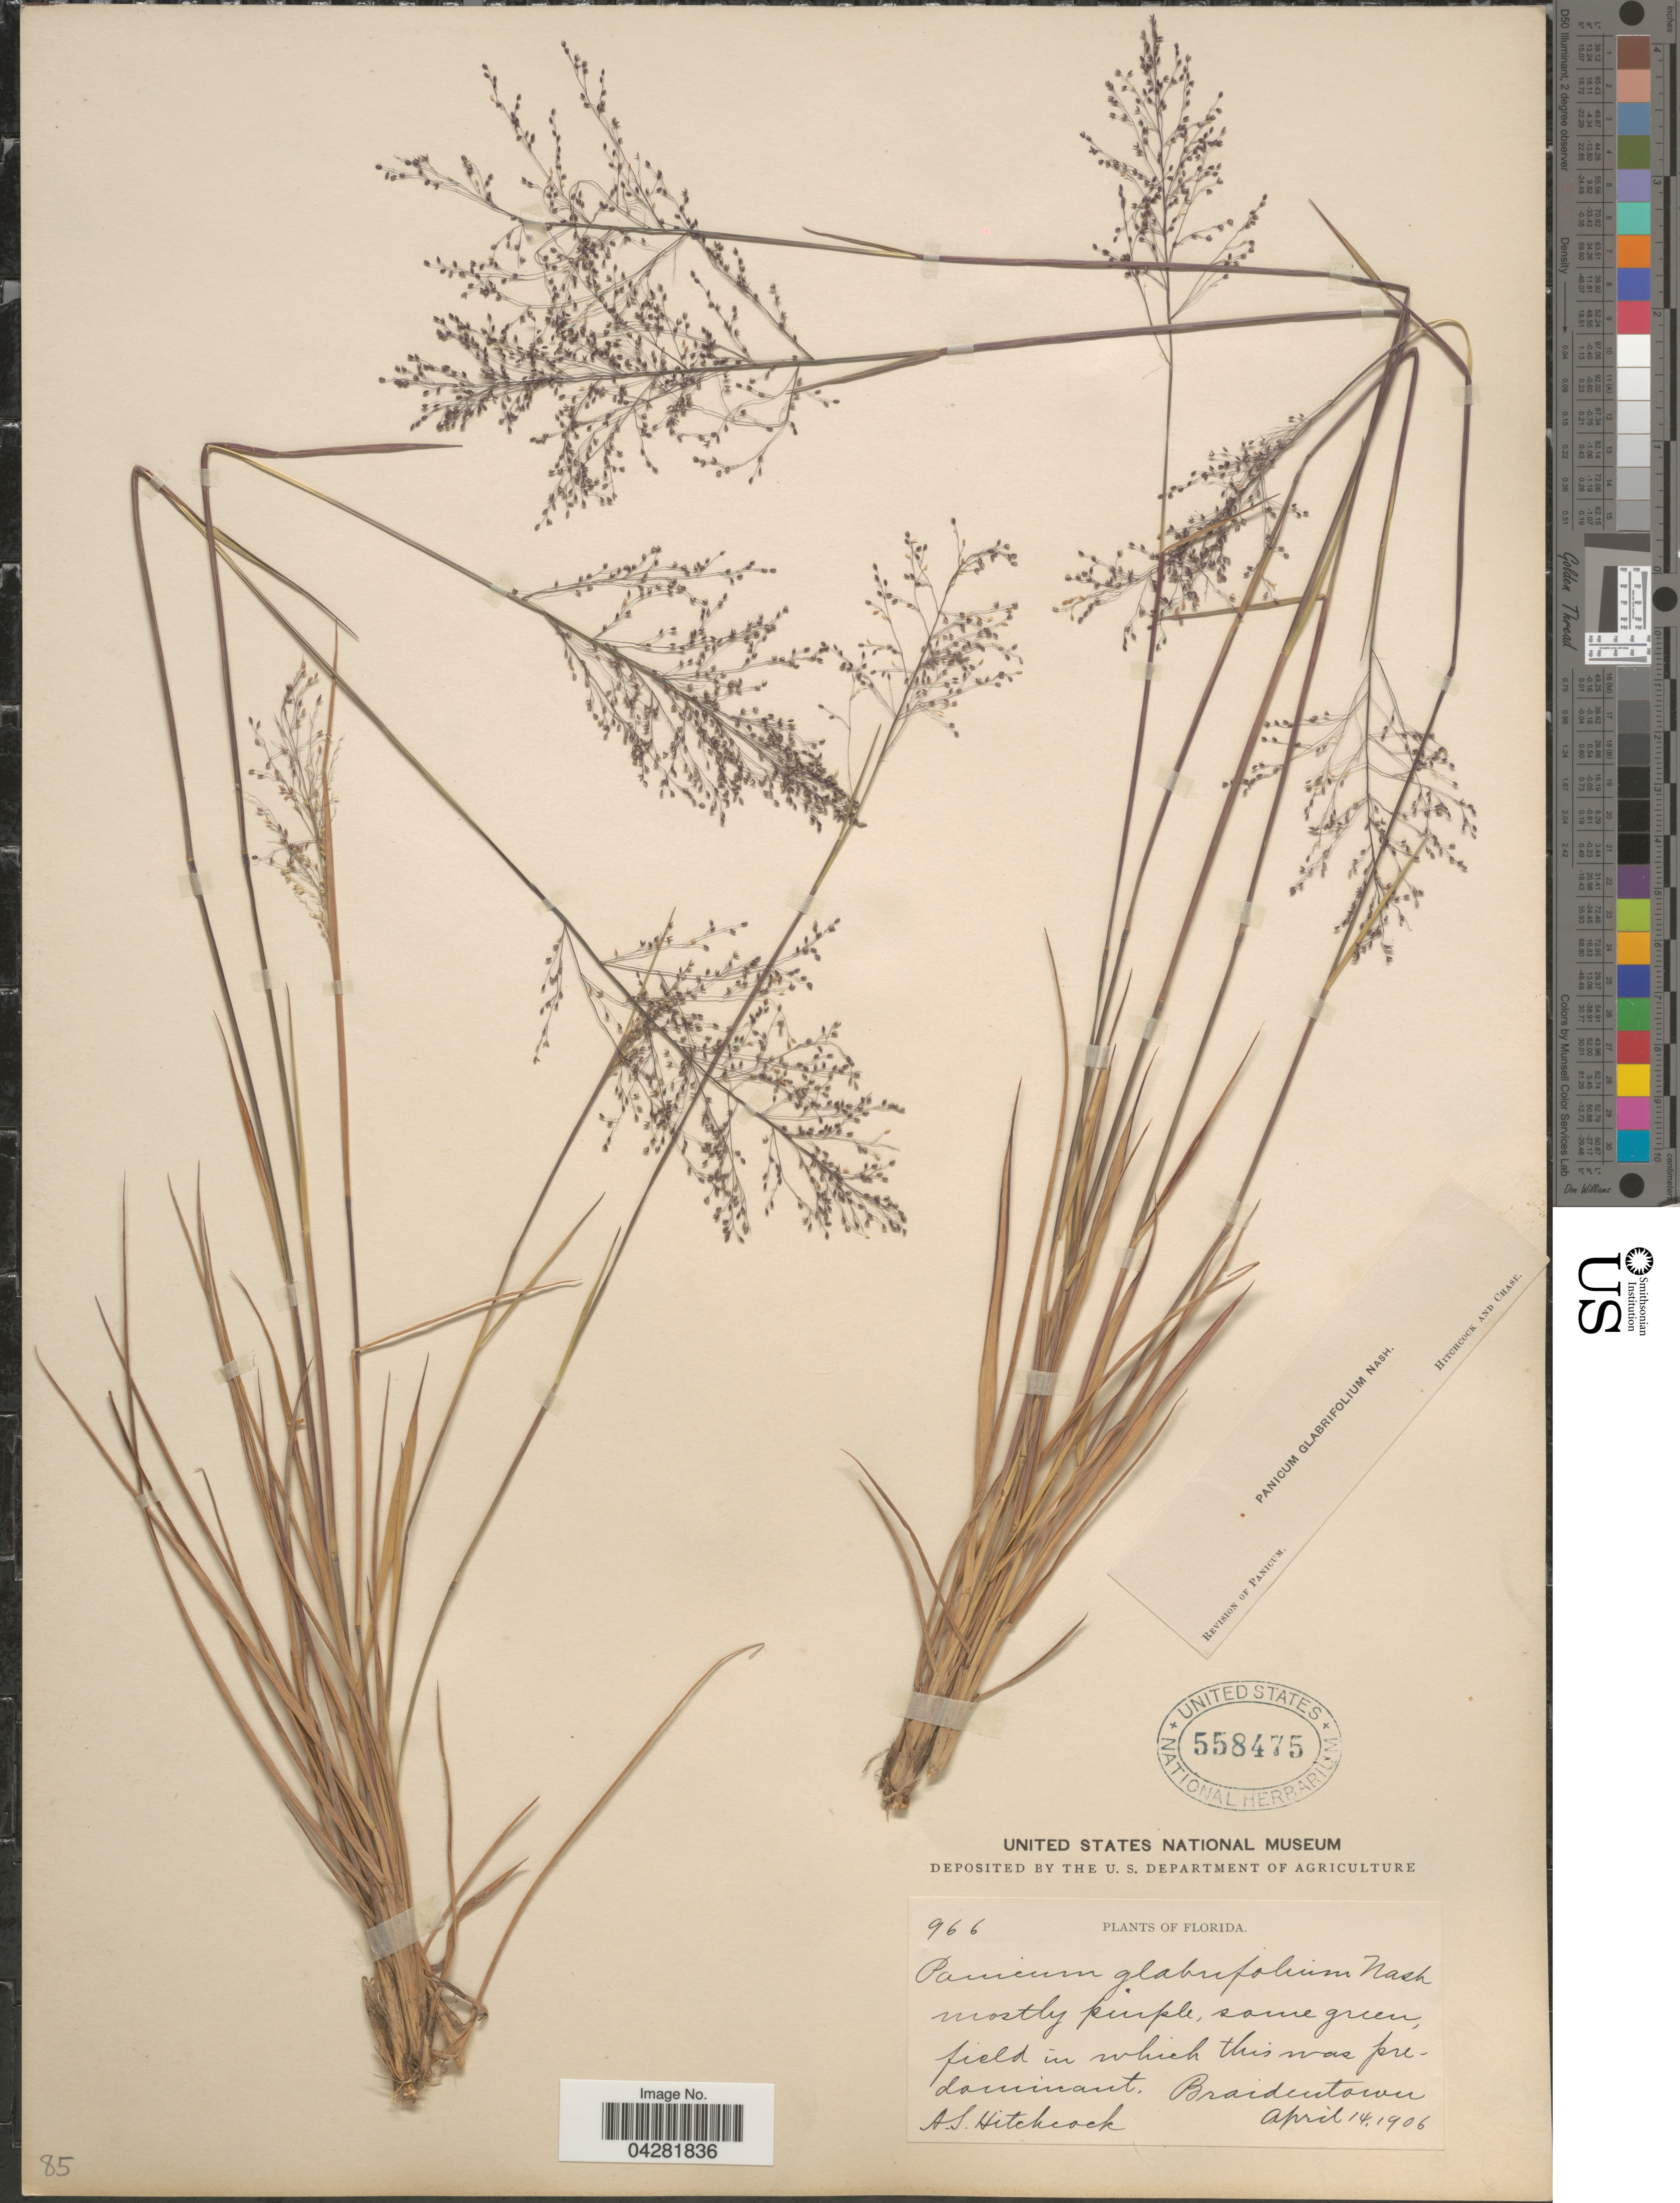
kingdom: Plantae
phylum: Tracheophyta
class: Liliopsida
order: Poales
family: Poaceae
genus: Dichanthelium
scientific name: Dichanthelium ensifolium var. ensifolium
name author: (Baldwin ex Elliot) Gould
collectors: A. S. Hitchcock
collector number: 966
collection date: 1906-04-14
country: United States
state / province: Florida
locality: Braidentown.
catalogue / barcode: US 558475